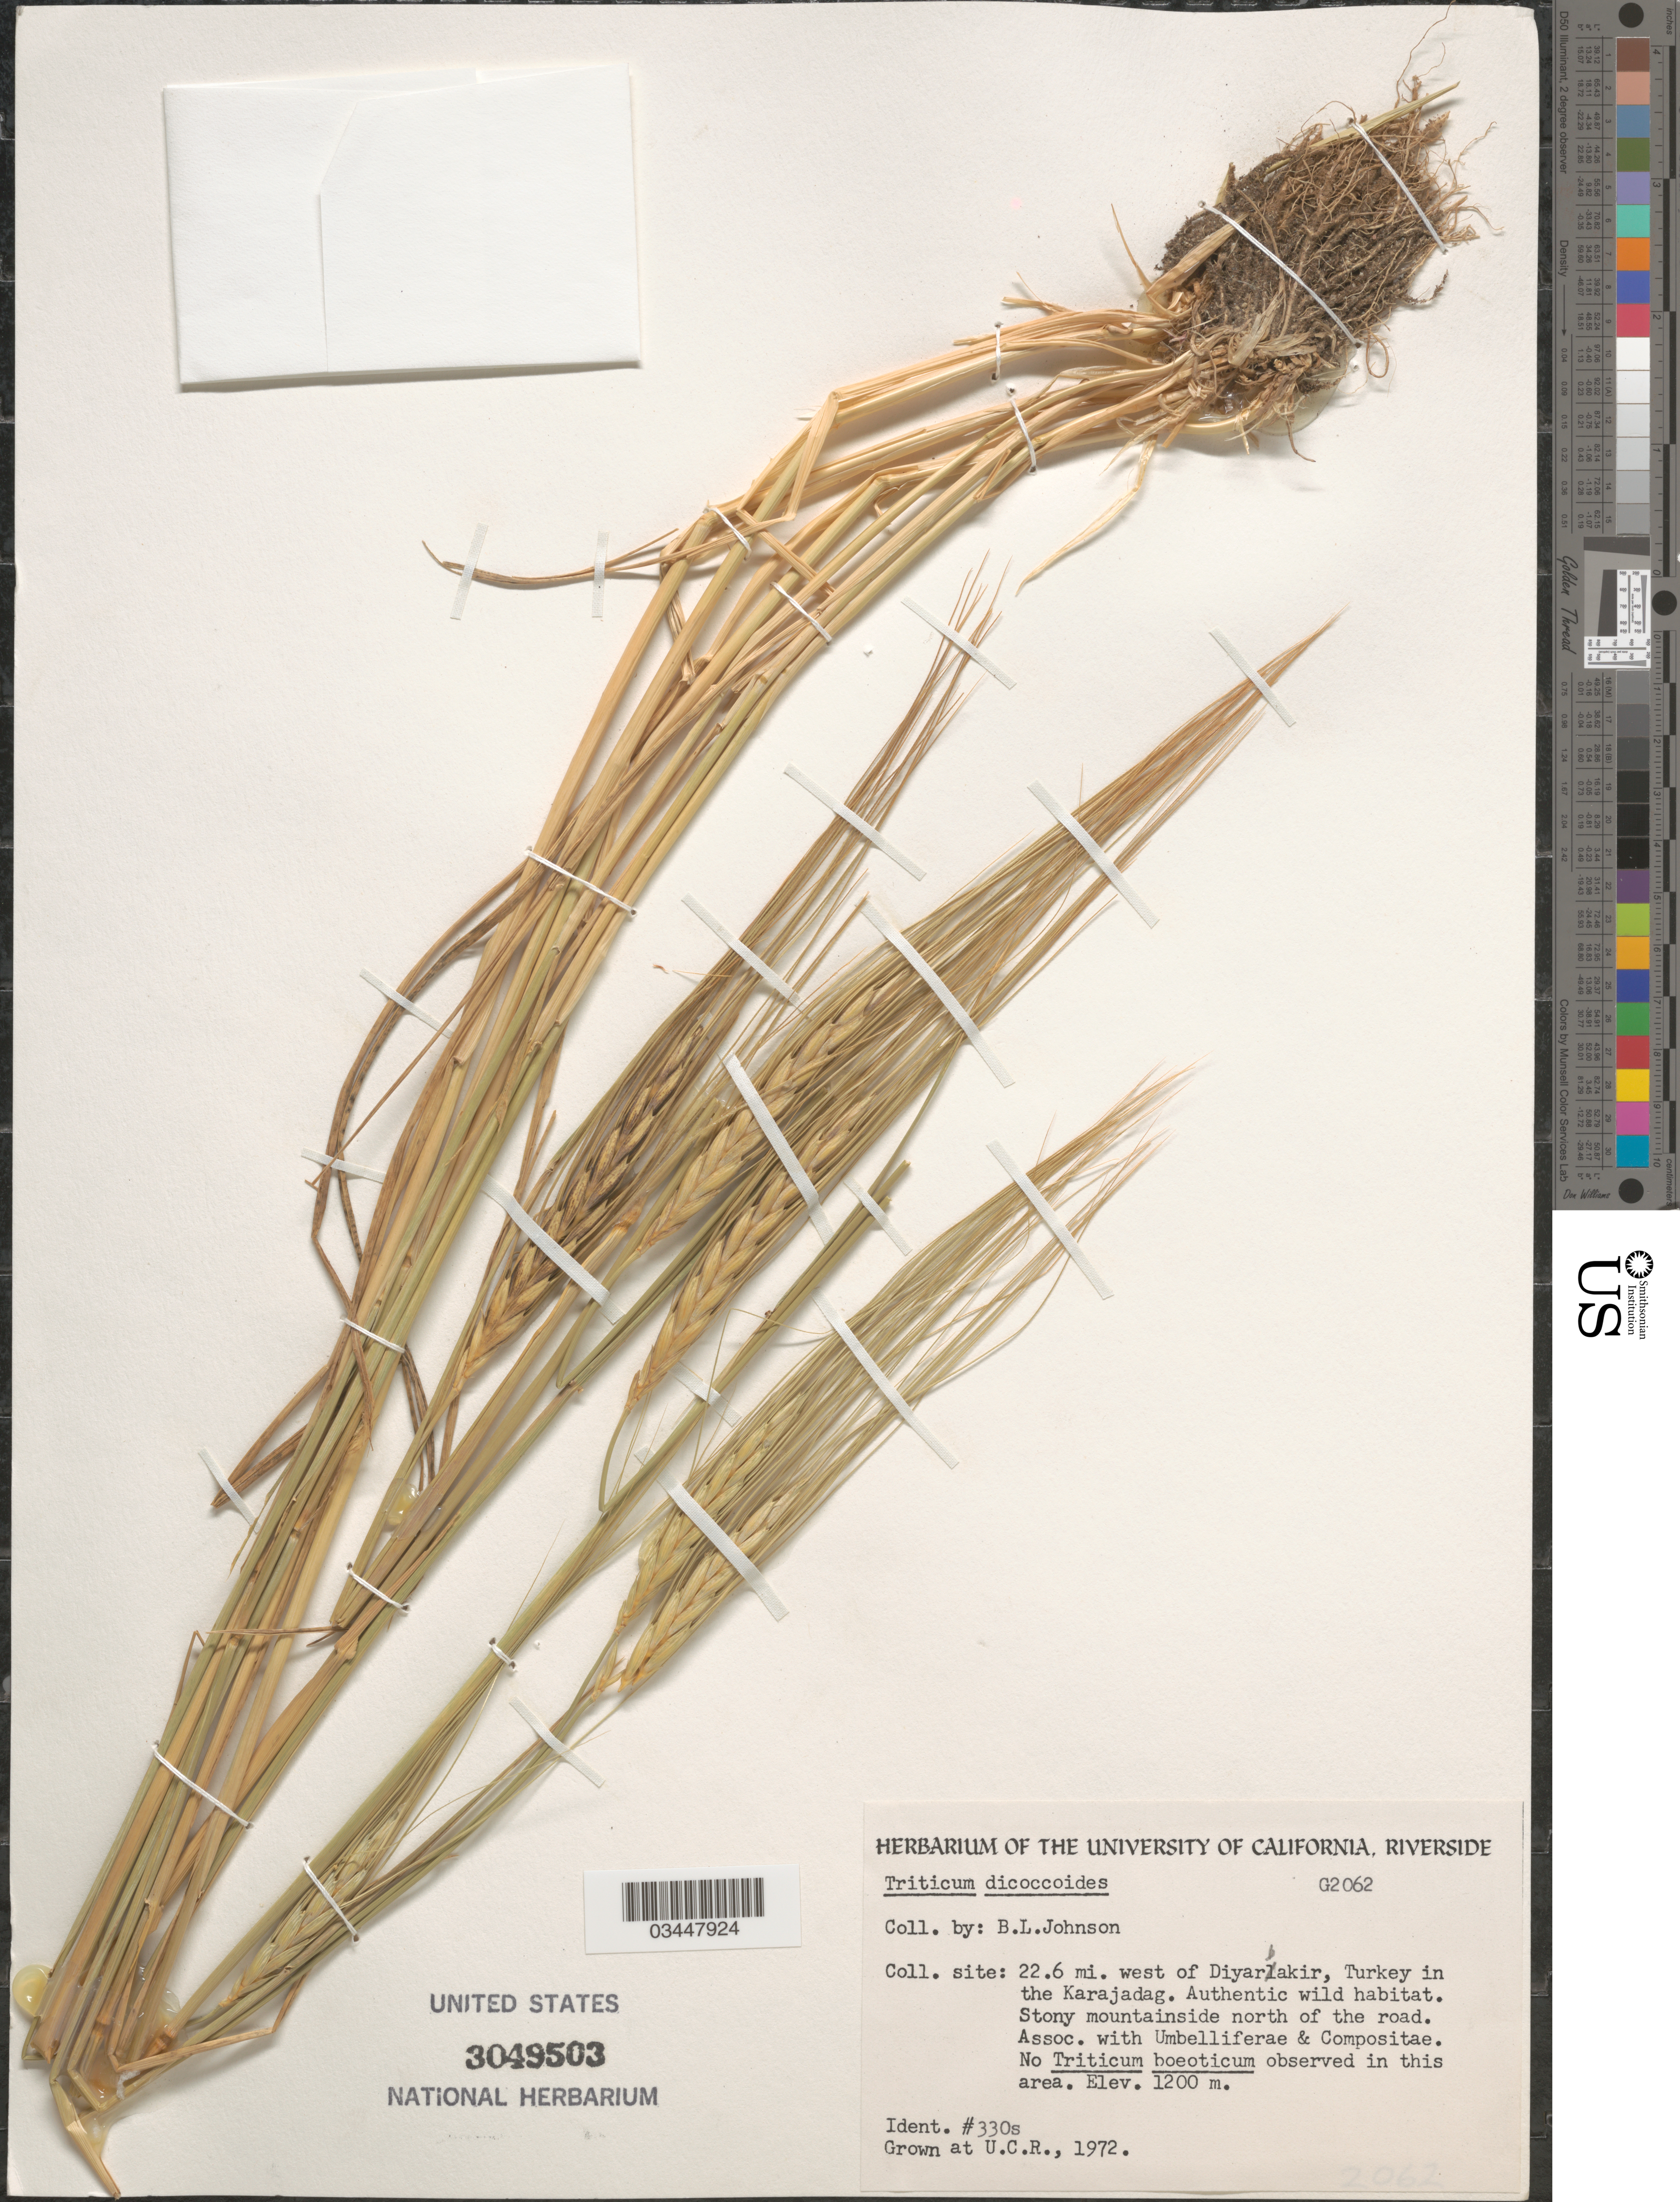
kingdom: Plantae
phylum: Tracheophyta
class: Liliopsida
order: Poales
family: Poaceae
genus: Triticum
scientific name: Triticum dicoccoides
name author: (Körn.) Körn. ex Schweinf.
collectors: ex herb. Univ. of California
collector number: G2062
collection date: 1972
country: United States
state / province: California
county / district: Riverside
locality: U.C.R.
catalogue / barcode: US 3049503